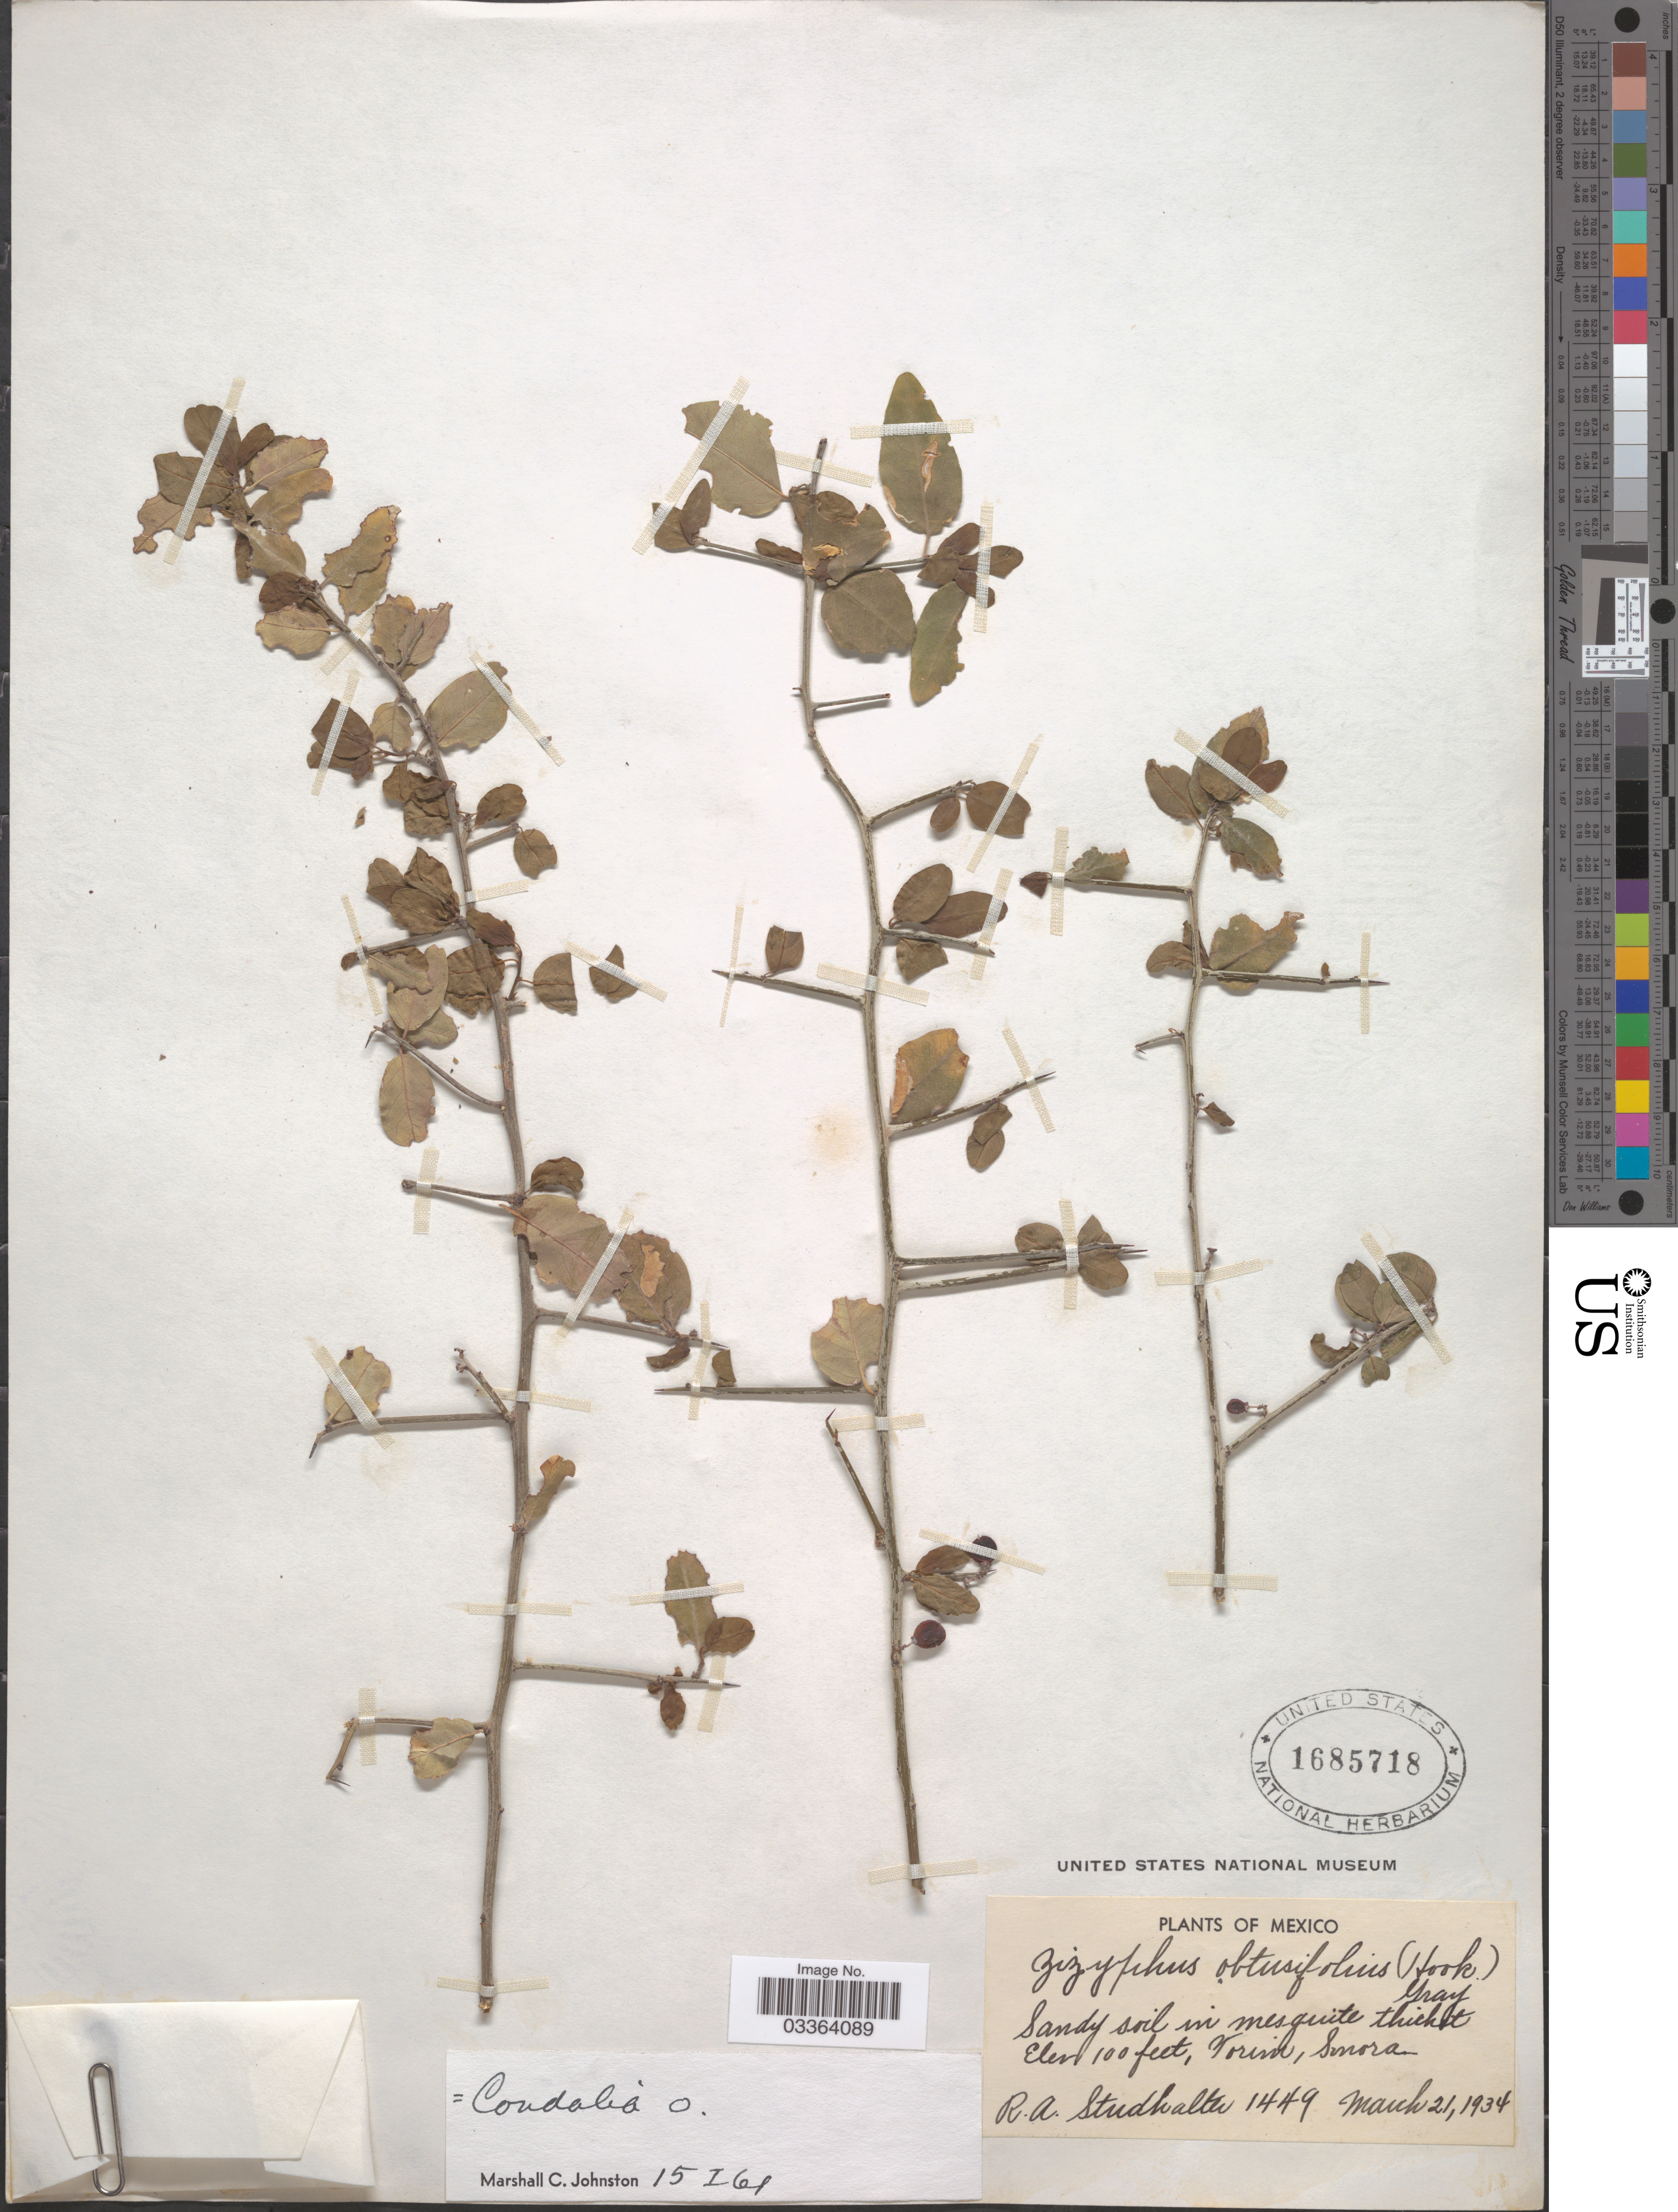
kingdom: Plantae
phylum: Tracheophyta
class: Magnoliopsida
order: Rosales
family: Rhamnaceae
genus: Sarcomphalus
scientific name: Sarcomphalus obtusifolius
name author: (Hook. ex Torr. & A. Gray) Hauenschild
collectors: R. Studhalter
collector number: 1449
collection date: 1934-03-21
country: Mexico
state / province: Sonora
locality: Torim.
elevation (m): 30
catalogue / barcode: US 1685718